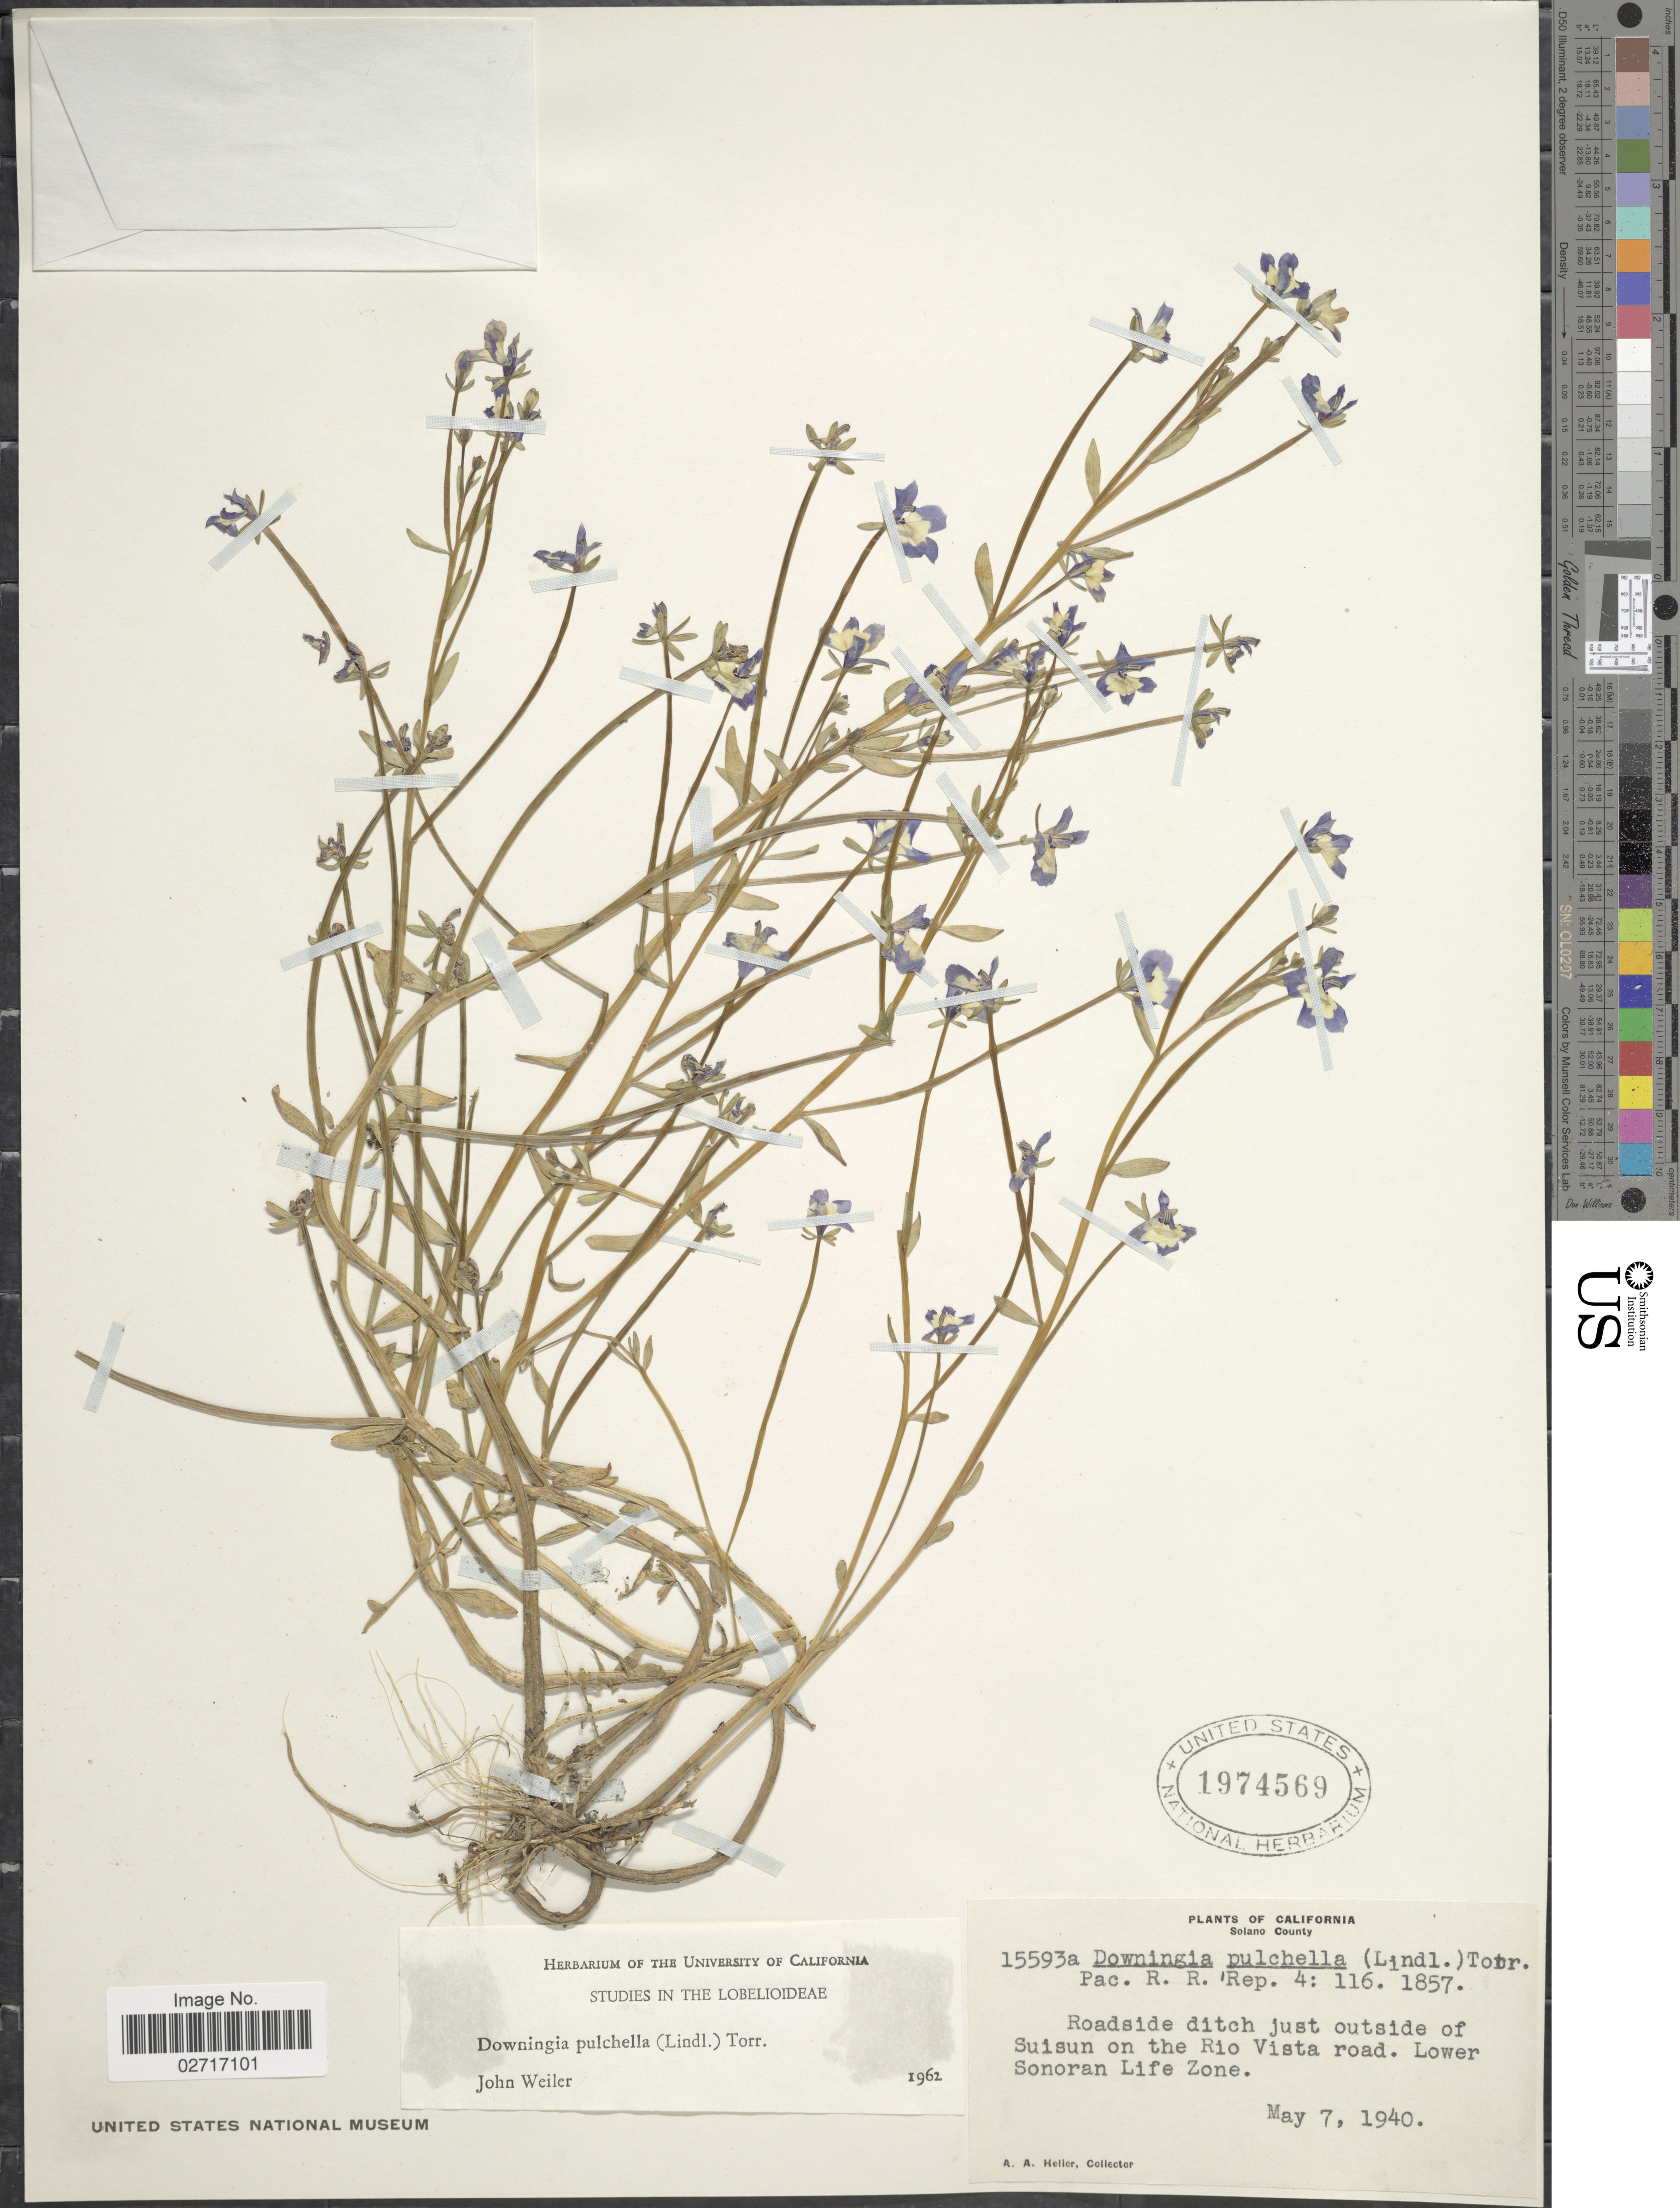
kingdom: Plantae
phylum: Tracheophyta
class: Magnoliopsida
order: Asterales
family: Campanulaceae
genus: Downingia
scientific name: Downingia pulchella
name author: (Lindl.) Torr.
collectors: A. A. Heller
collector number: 15593A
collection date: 1940-05-07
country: United States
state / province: California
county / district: Solano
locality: Solano County. Roadside ditch just outside of Suisun on the Rio Vista road. Lower Sonoran Life Zone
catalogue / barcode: US 1974569